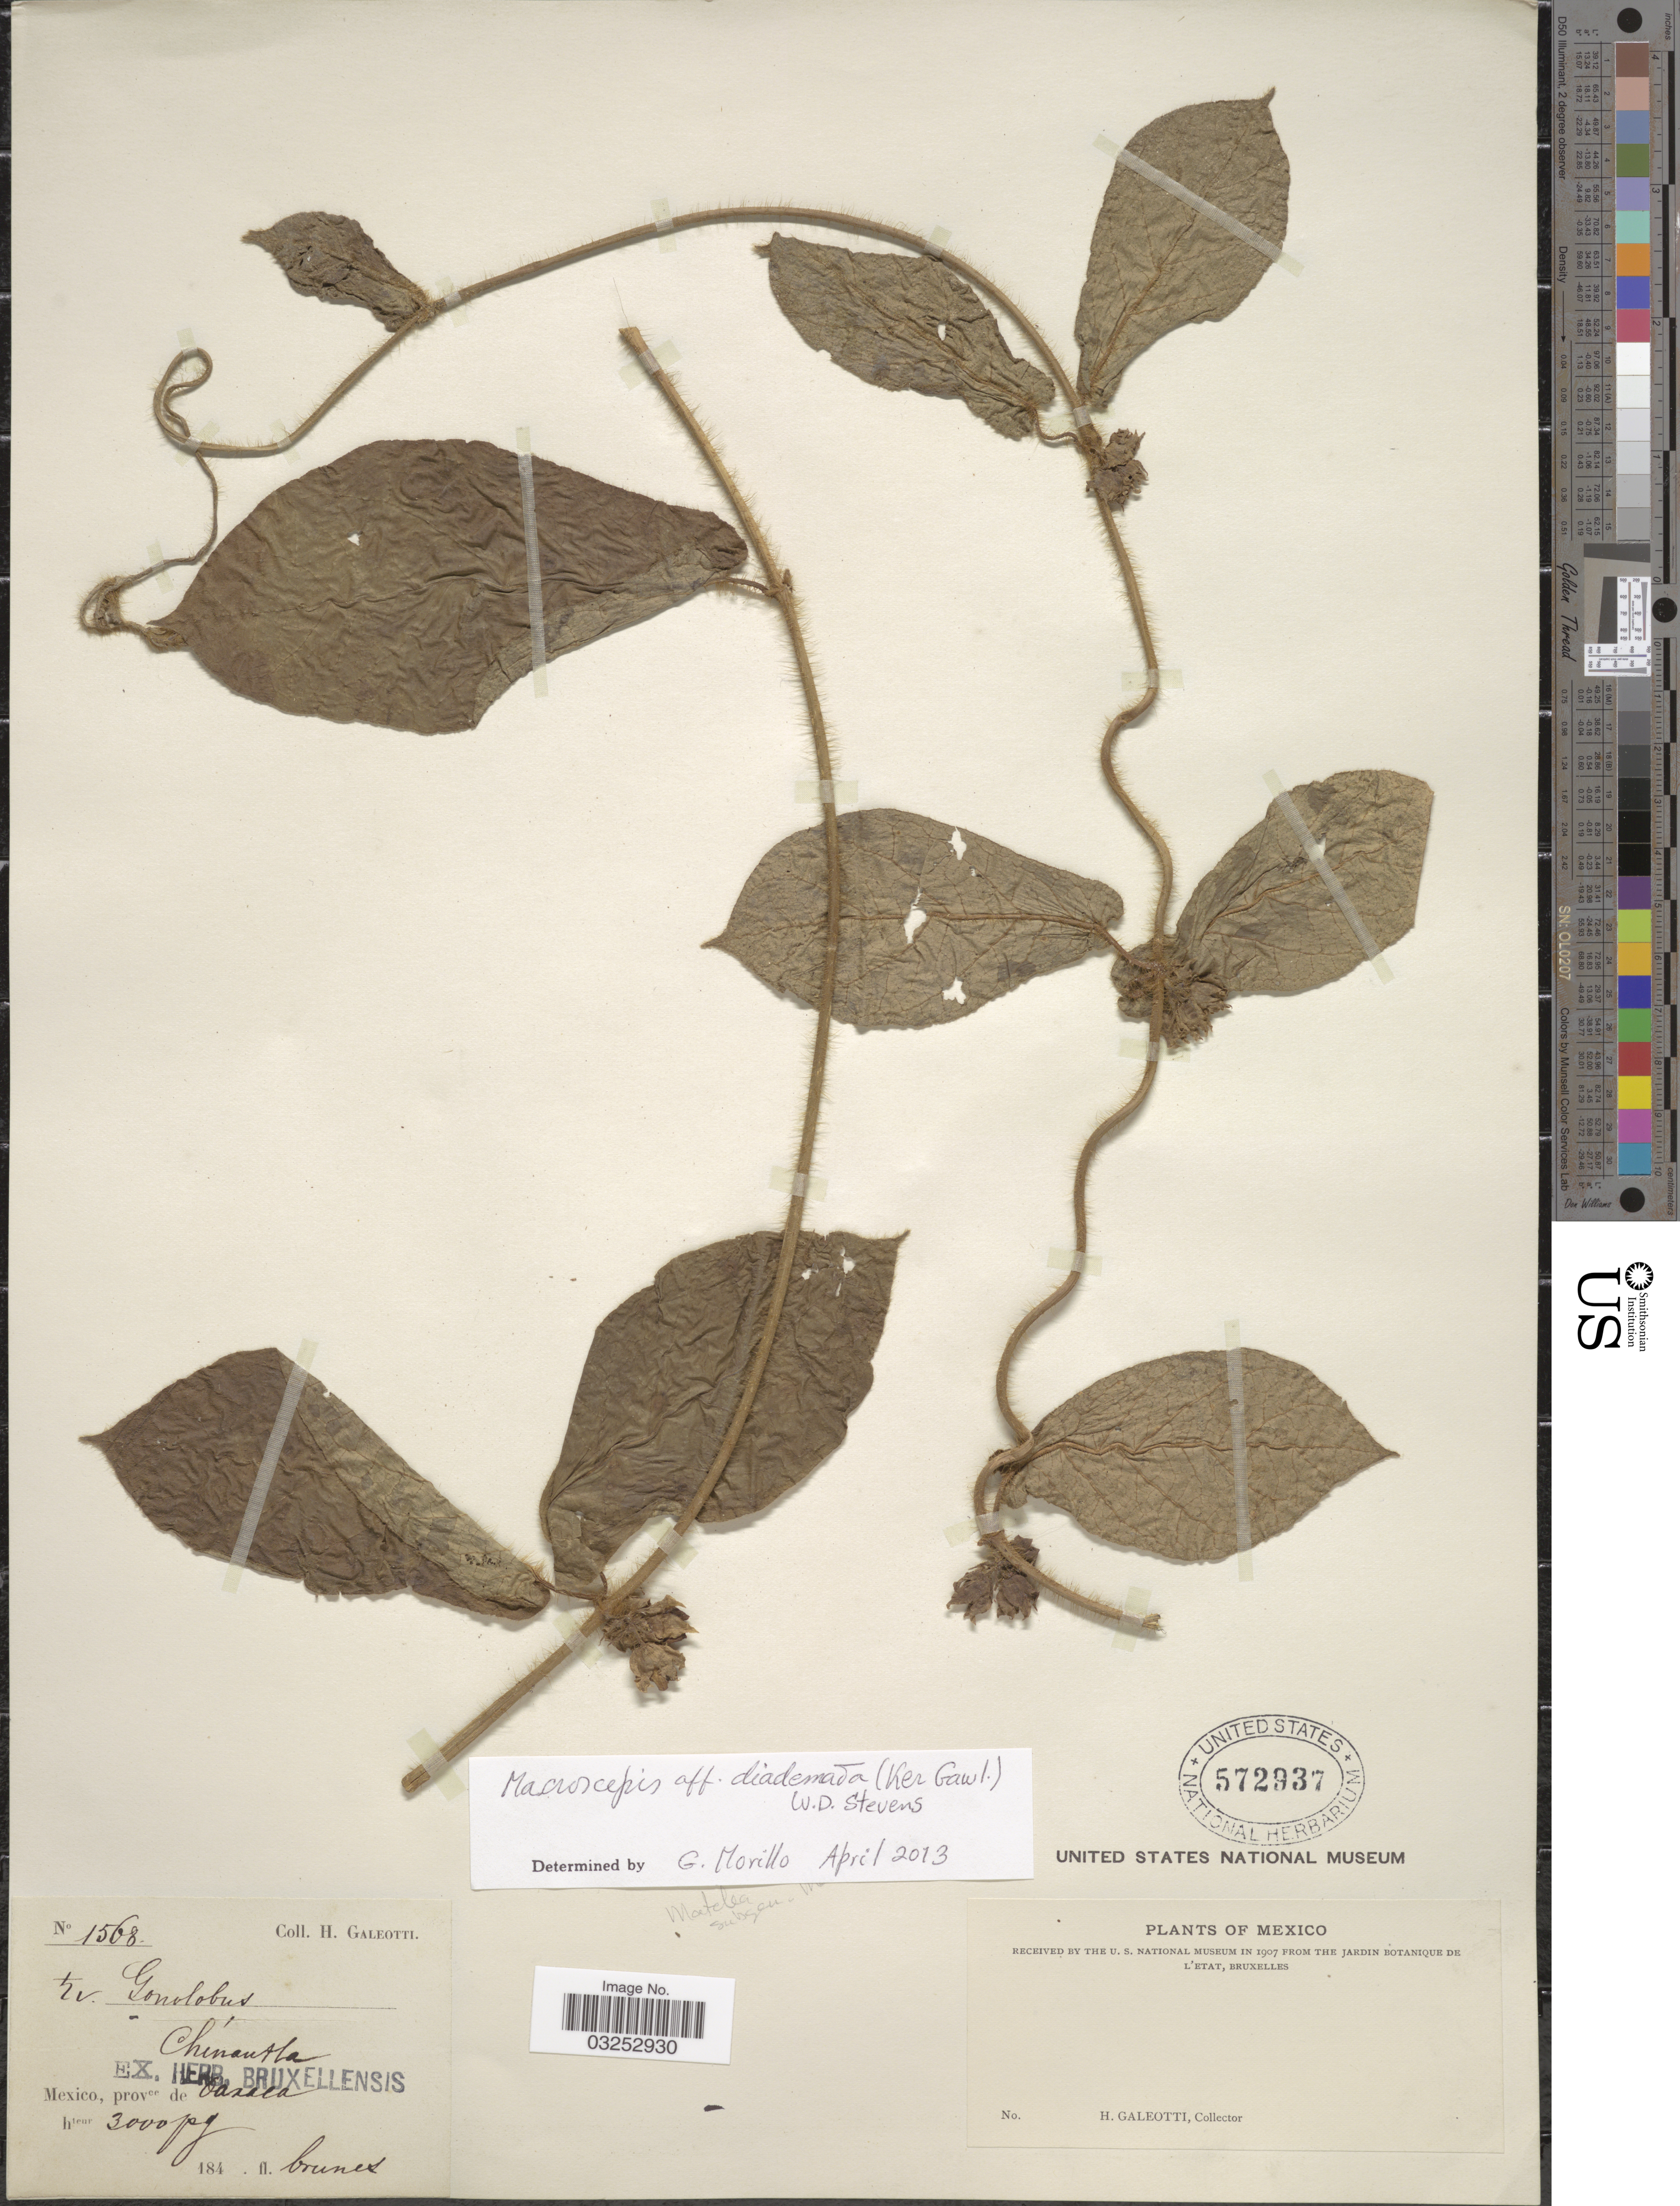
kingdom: Plantae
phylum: Tracheophyta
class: Magnoliopsida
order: Gentianales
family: Apocynaceae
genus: Macroscepis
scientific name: Macroscepis diademata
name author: (Ker Gawl.) W.D. Stevens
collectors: H. G. Galeotti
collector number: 1568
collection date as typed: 184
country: Mexico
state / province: Oaxaca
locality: Chinautla.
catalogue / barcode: US 572937